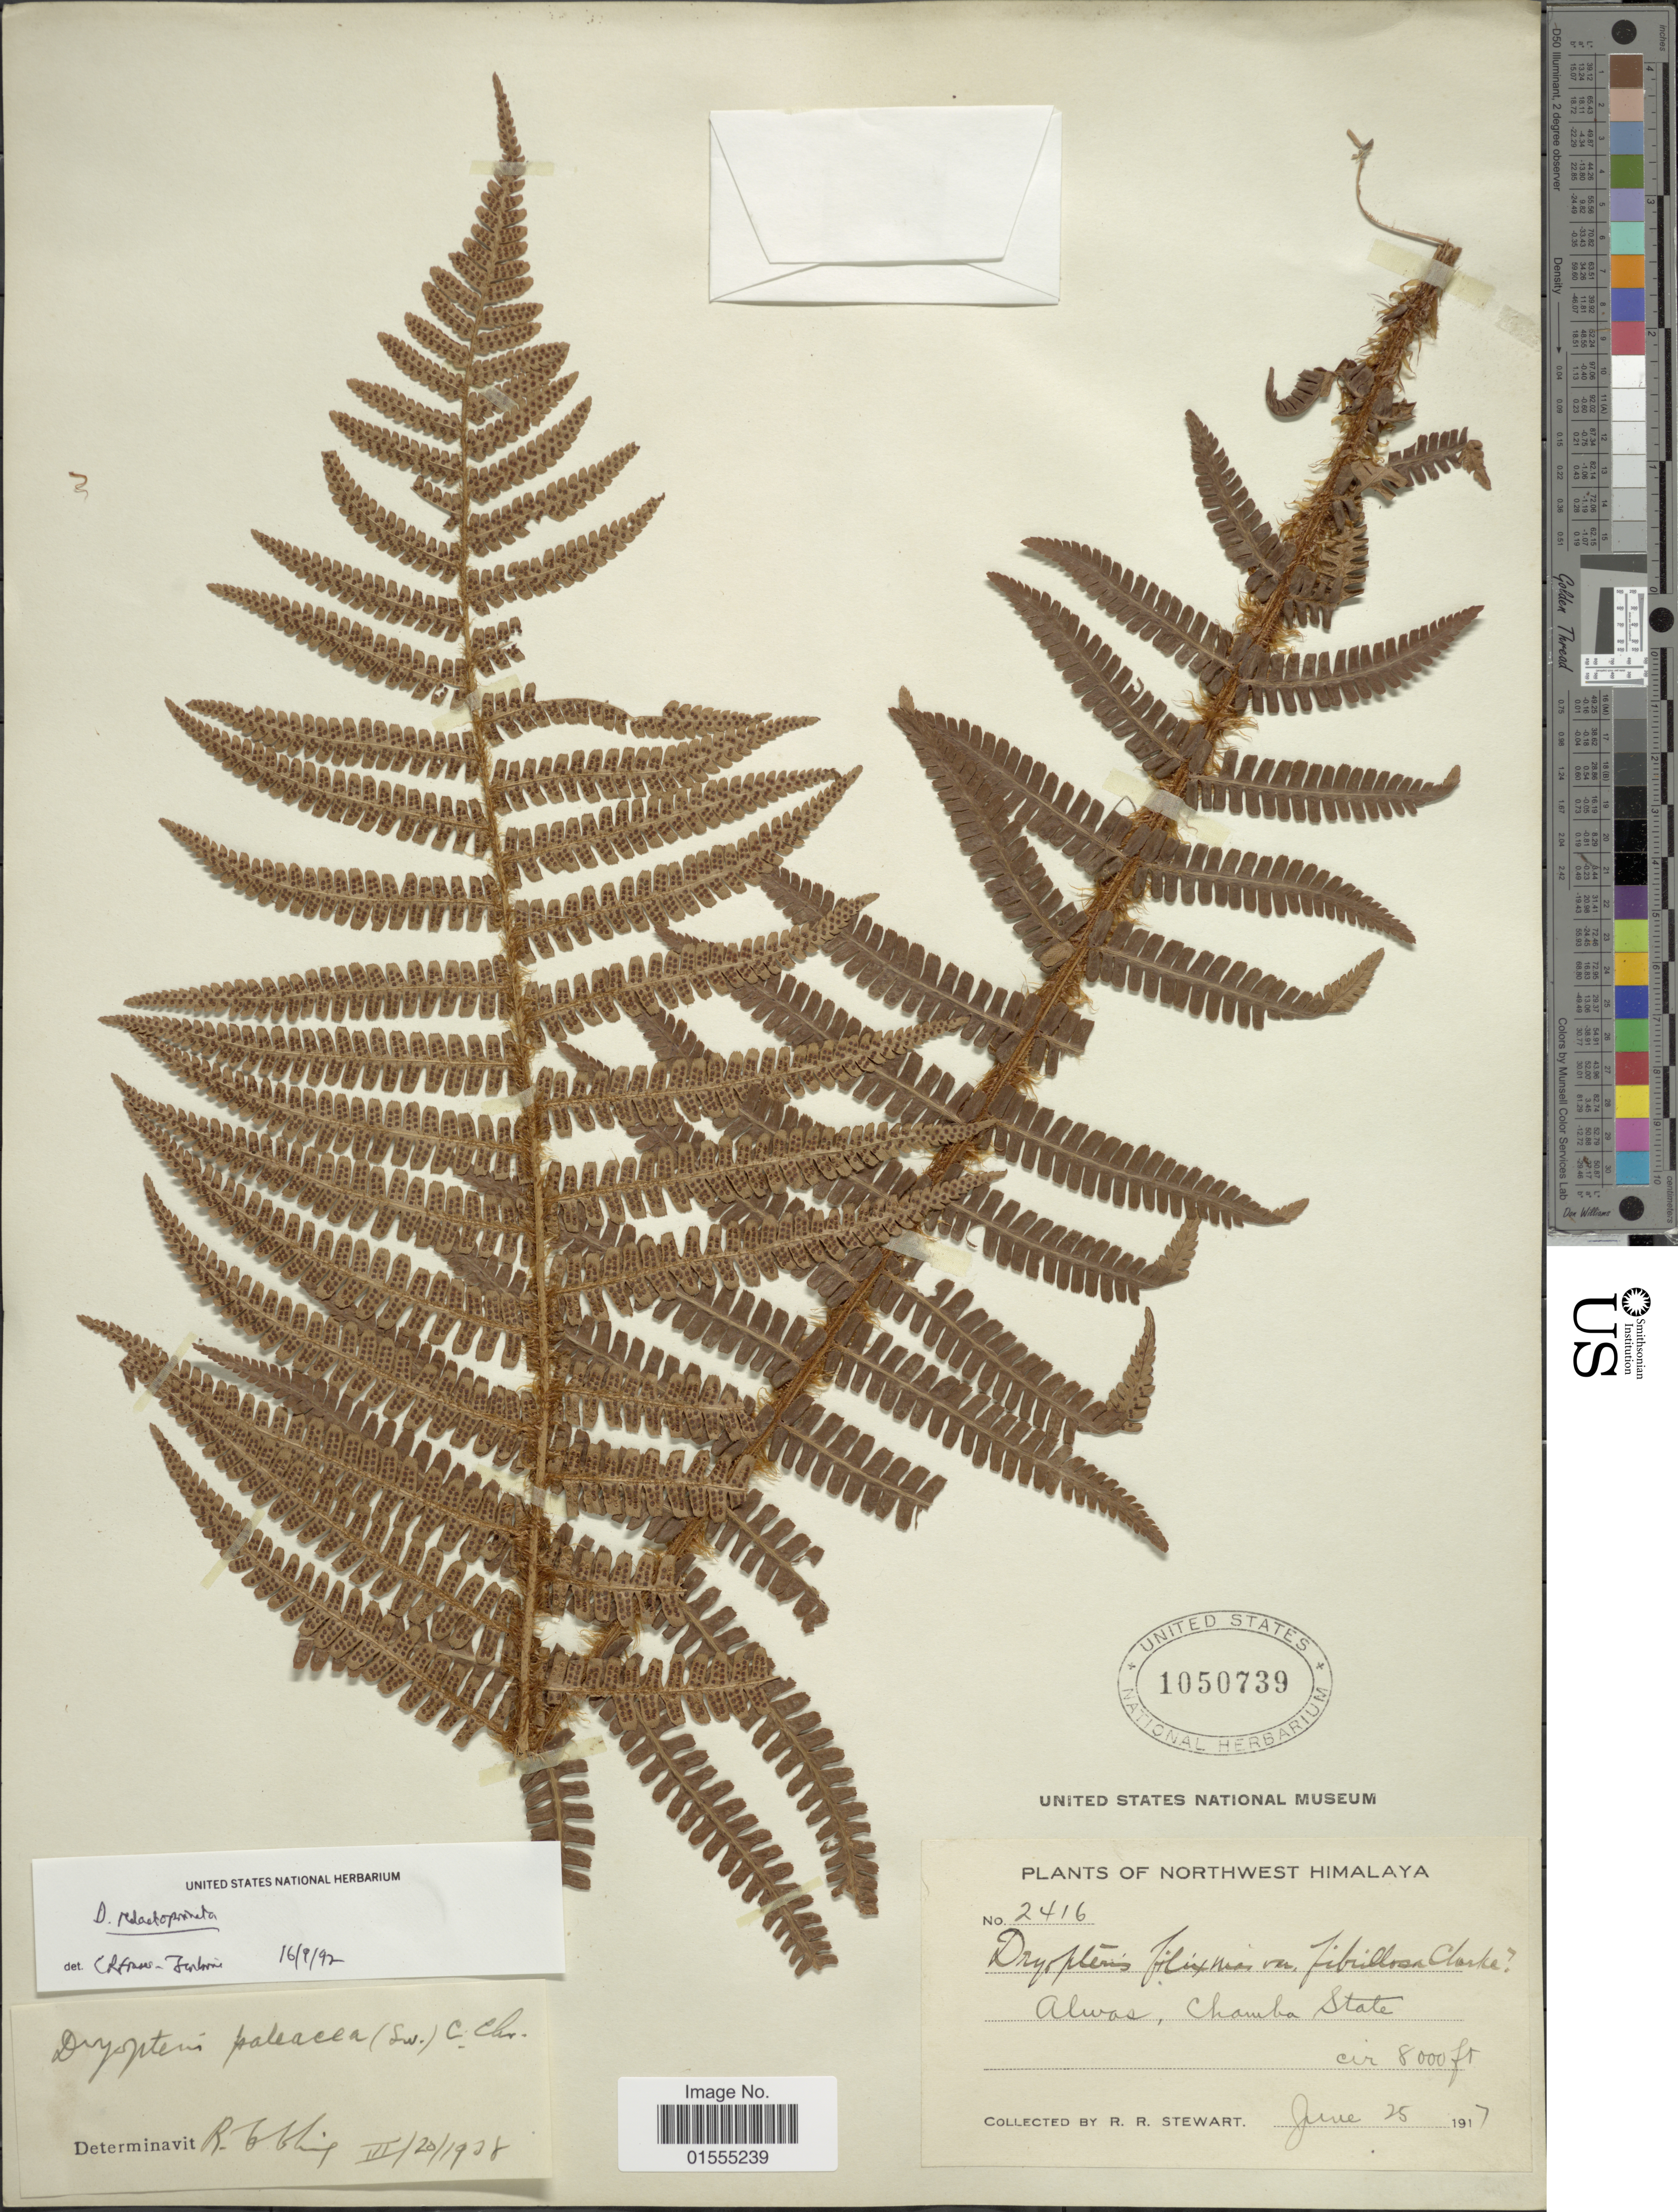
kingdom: Plantae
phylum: Tracheophyta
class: Polypodiopsida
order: Polypodiales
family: Dryopteridaceae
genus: Dryopteris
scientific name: Dryopteris wallichiana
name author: (Spreng.) Hyl.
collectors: R. R. Stewart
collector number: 2416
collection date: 1917-06-25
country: India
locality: Northwest Himalaya, Alwas, Chamba State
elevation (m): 2438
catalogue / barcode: US 1050739